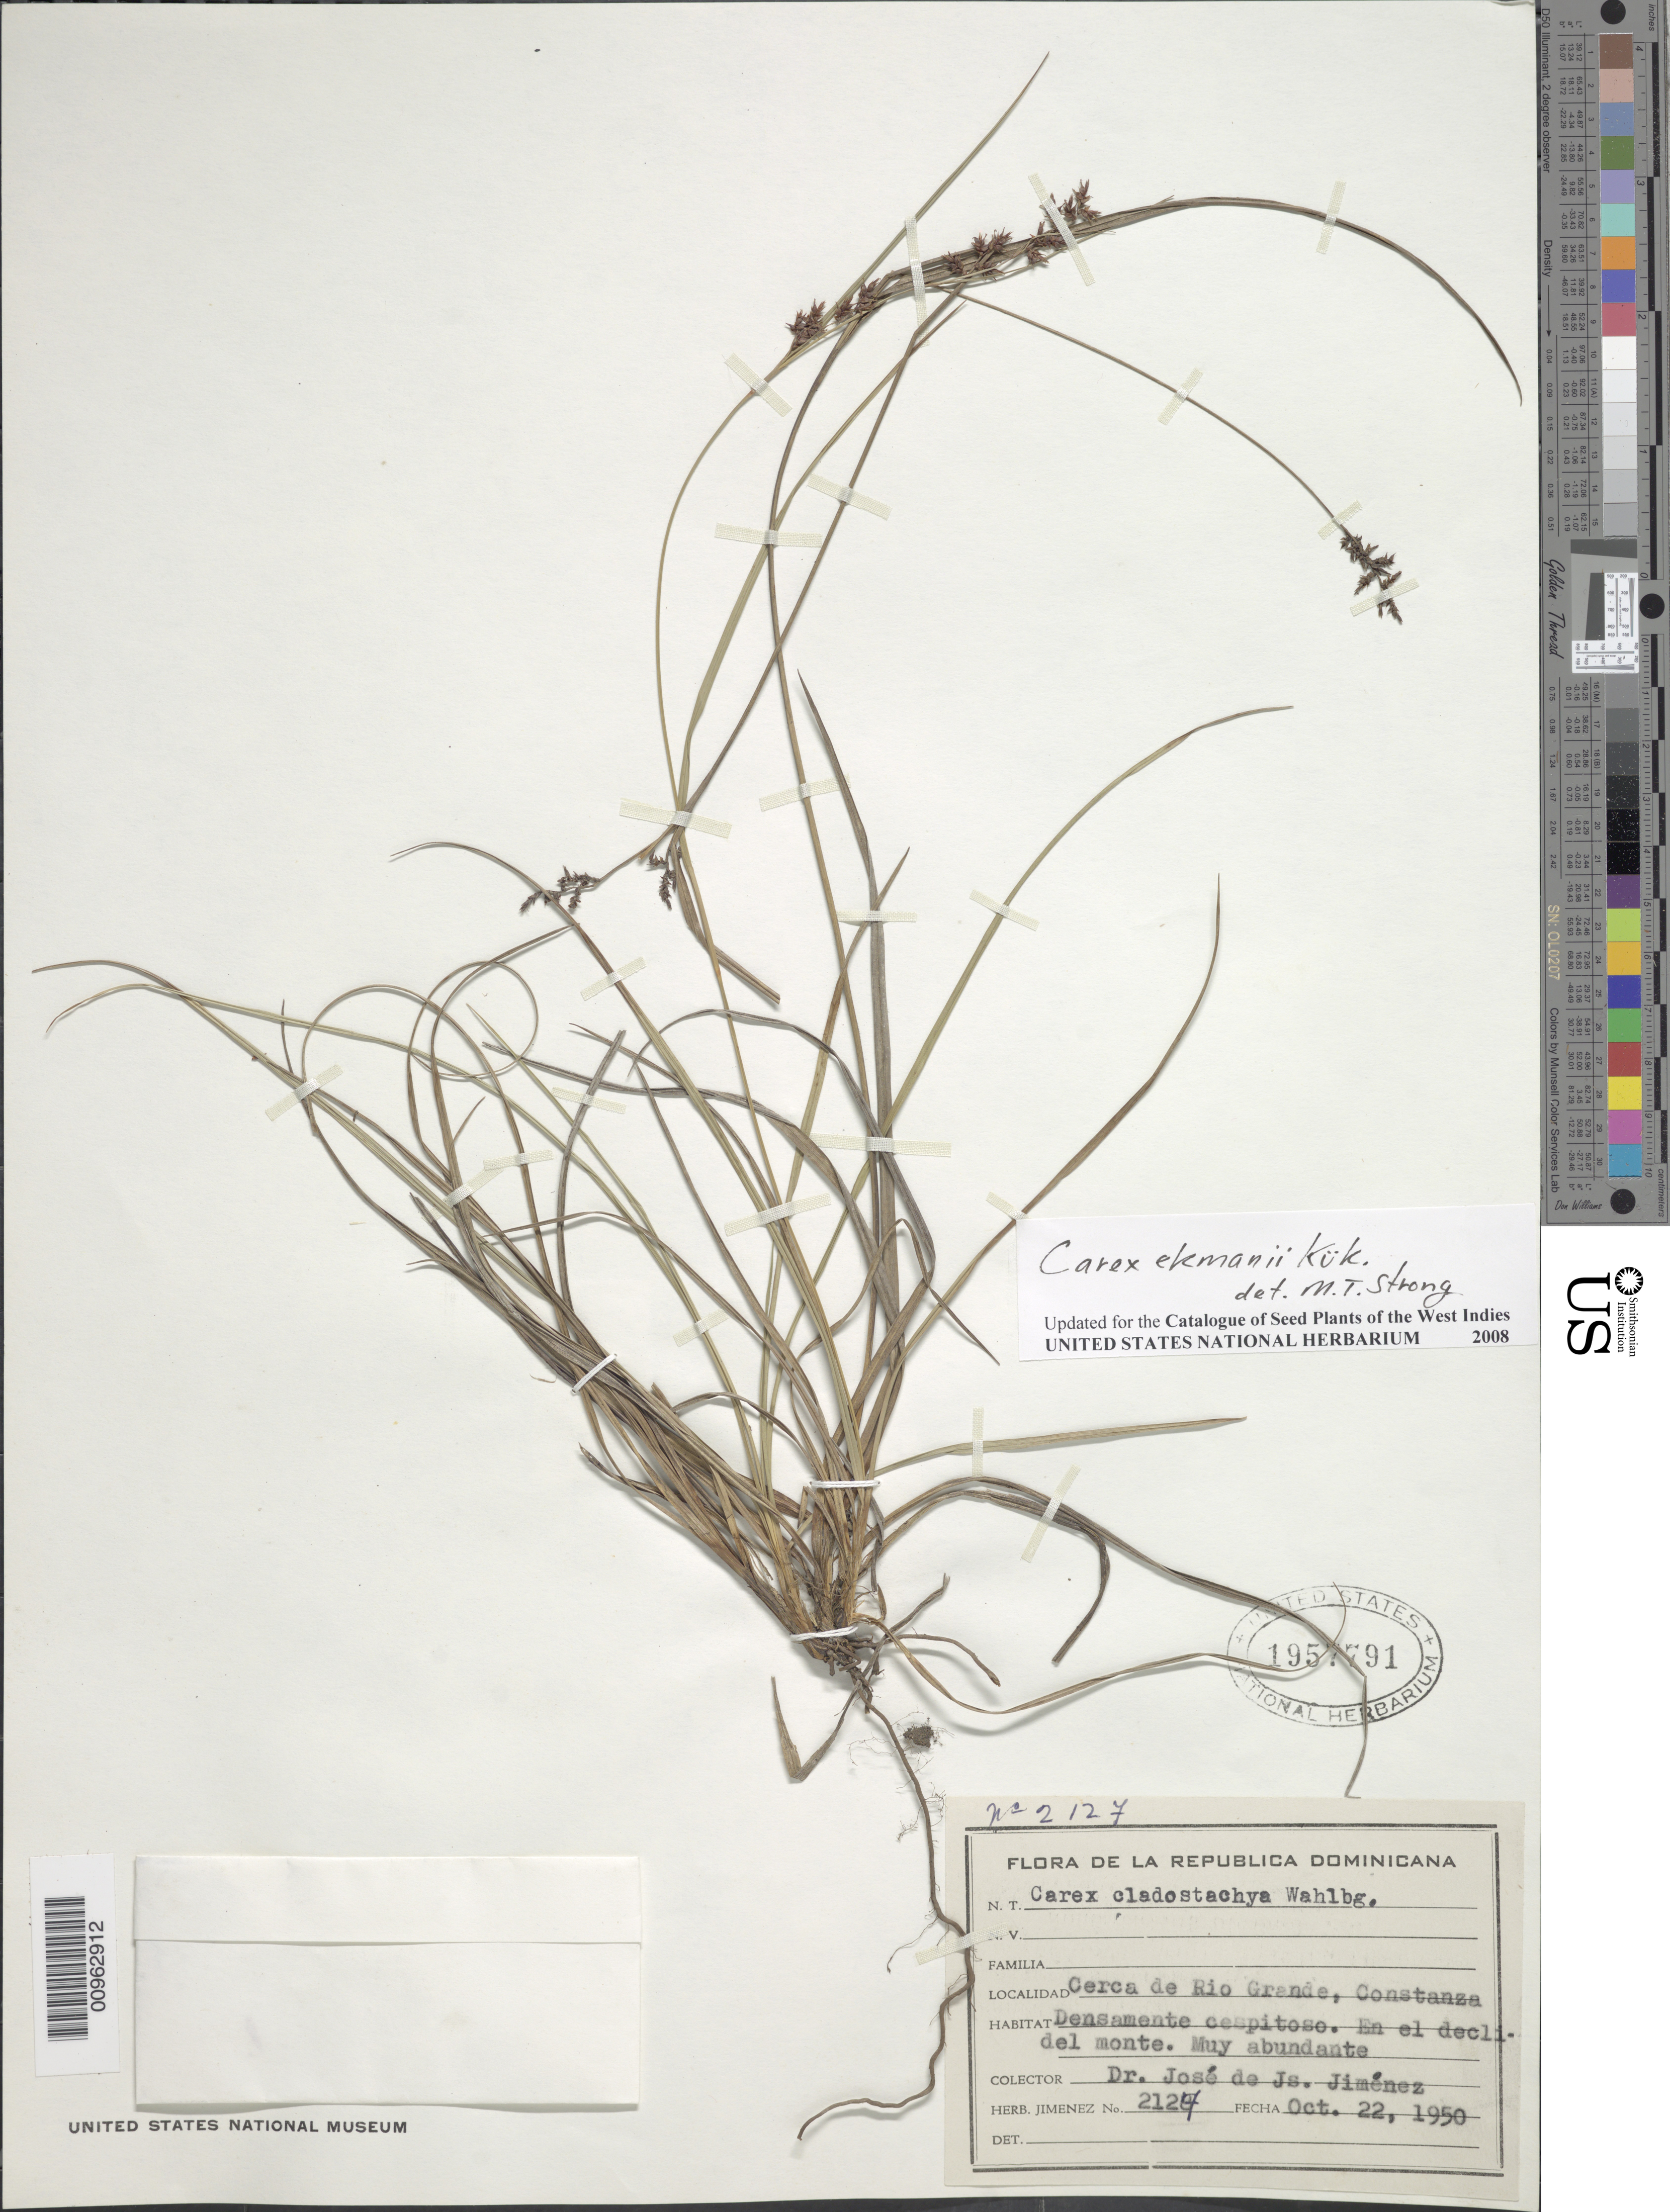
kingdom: Plantae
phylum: Tracheophyta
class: Liliopsida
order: Poales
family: Cyperaceae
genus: Carex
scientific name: Carex ekmanii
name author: Kük.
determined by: Strong, M. T., (US), Smithsonian Institution - National Museum of Natural History (UNITED STATES)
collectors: J. J. Jiménez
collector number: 2127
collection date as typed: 22 Oct 1950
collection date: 1950-10-22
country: Dominican Republic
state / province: La Vega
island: Hispaniola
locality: Cerca de Rio Grande, Constanza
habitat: En el "decli" del monte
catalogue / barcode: US 1957791